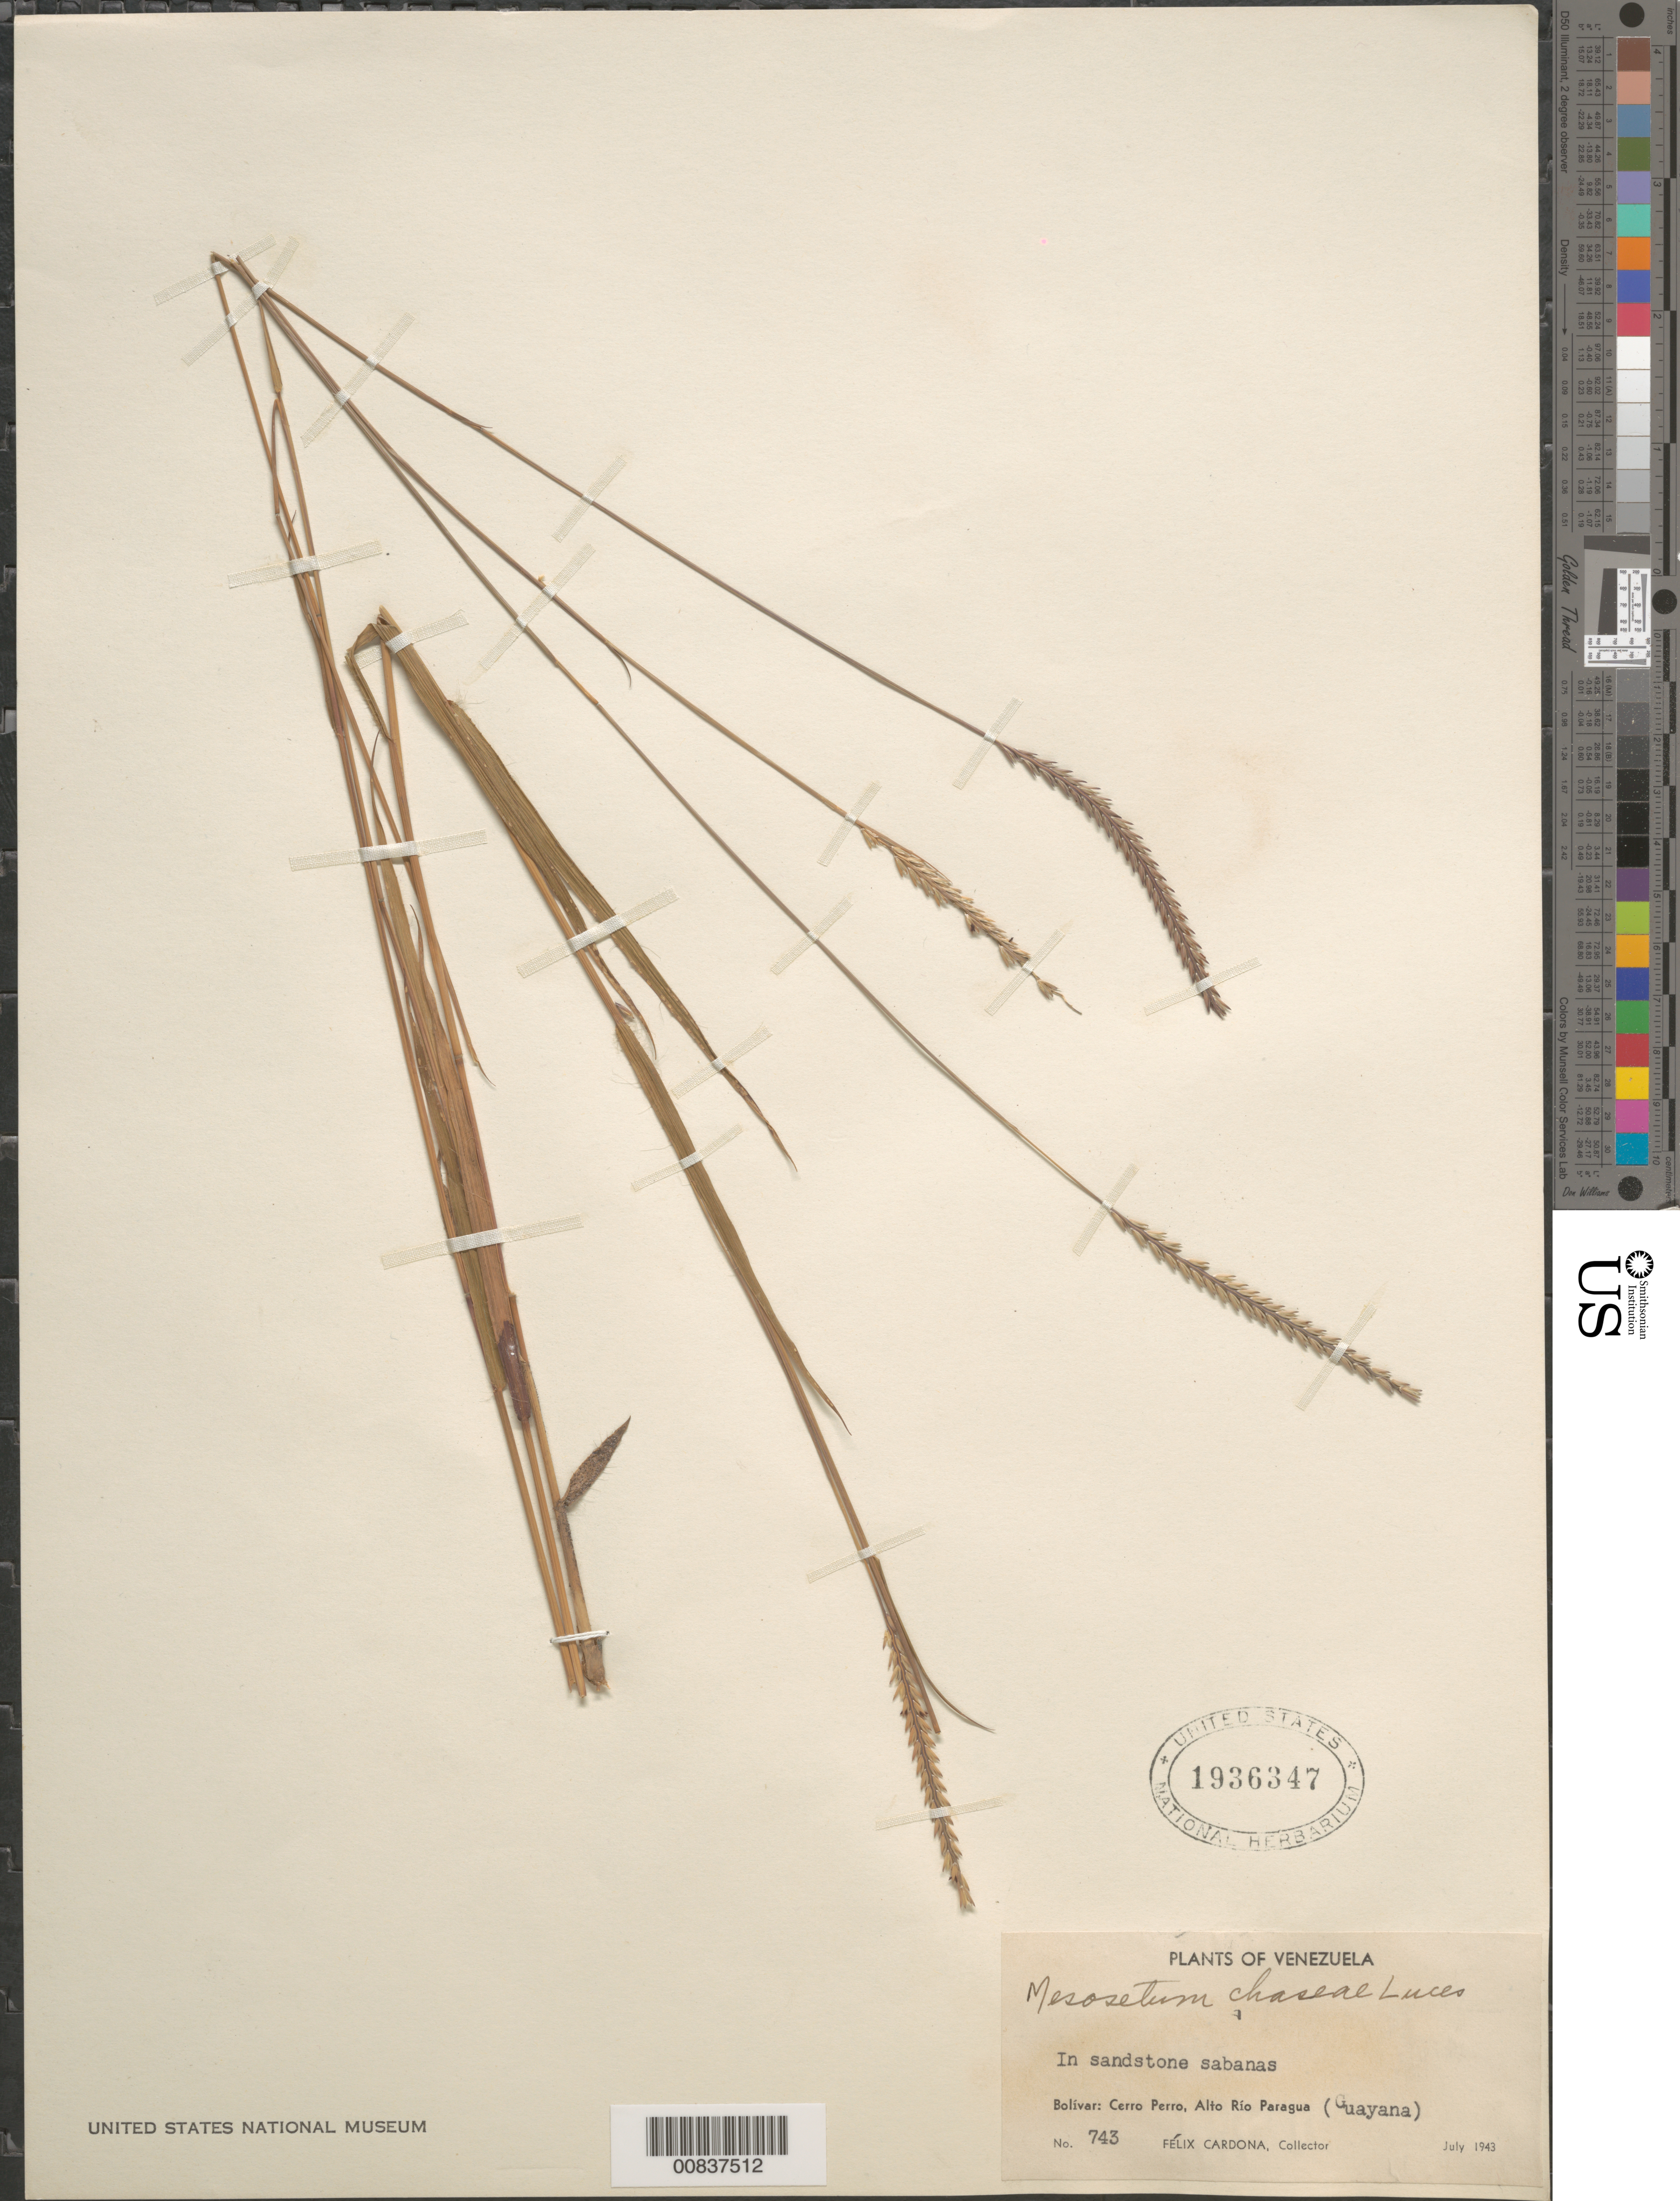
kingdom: Plantae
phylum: Tracheophyta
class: Liliopsida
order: Poales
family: Poaceae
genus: Mesosetum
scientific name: Mesosetum chaseae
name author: Luces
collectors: F. Cardona Puig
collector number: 743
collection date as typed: Jul-43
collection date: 1943-07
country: Venezuela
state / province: Bolívar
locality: Alto Río Paragua, Cerro Perro (Guayana)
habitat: Sandstone savanna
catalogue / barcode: US 1936347